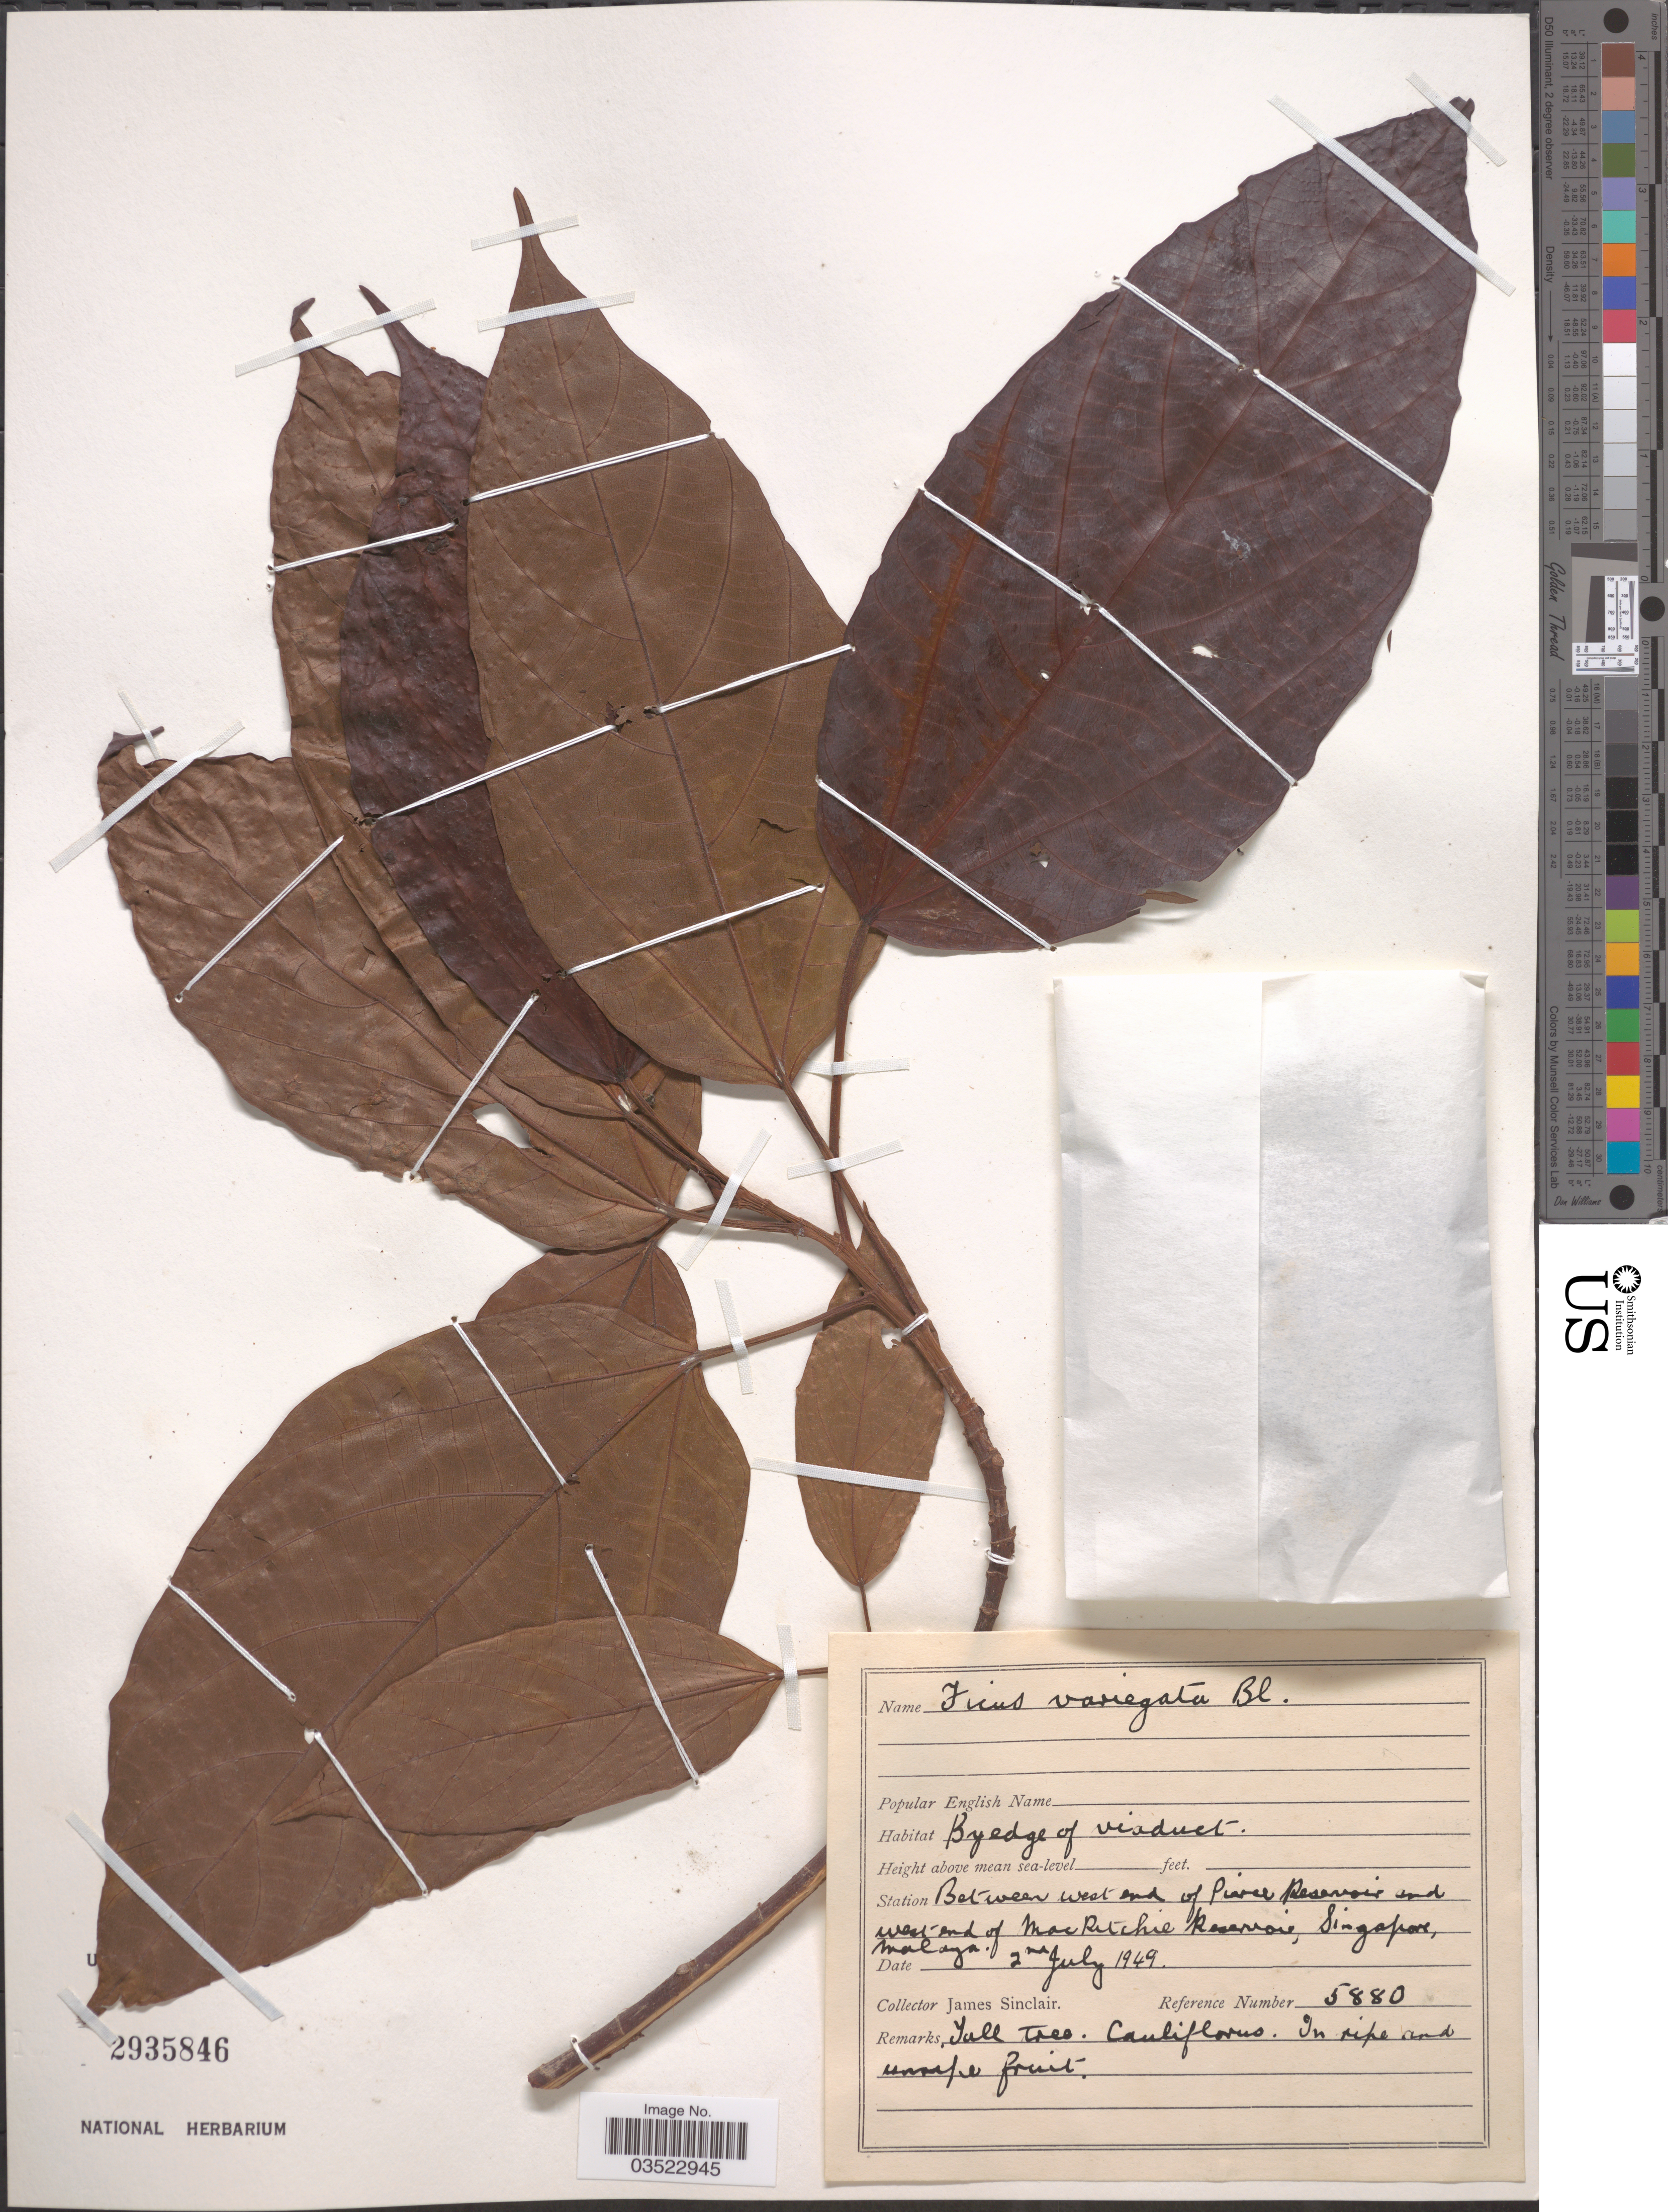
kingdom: Plantae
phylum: Tracheophyta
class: Magnoliopsida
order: Rosales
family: Moraceae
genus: Ficus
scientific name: Ficus variegata var. variegata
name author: Blume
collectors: J. Sinclair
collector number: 5880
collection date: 1949-07-02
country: Singapore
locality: Between west end of Peirce Reservoir and west end of Mac Ritchie Reservoir, Malaya.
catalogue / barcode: US 2935846